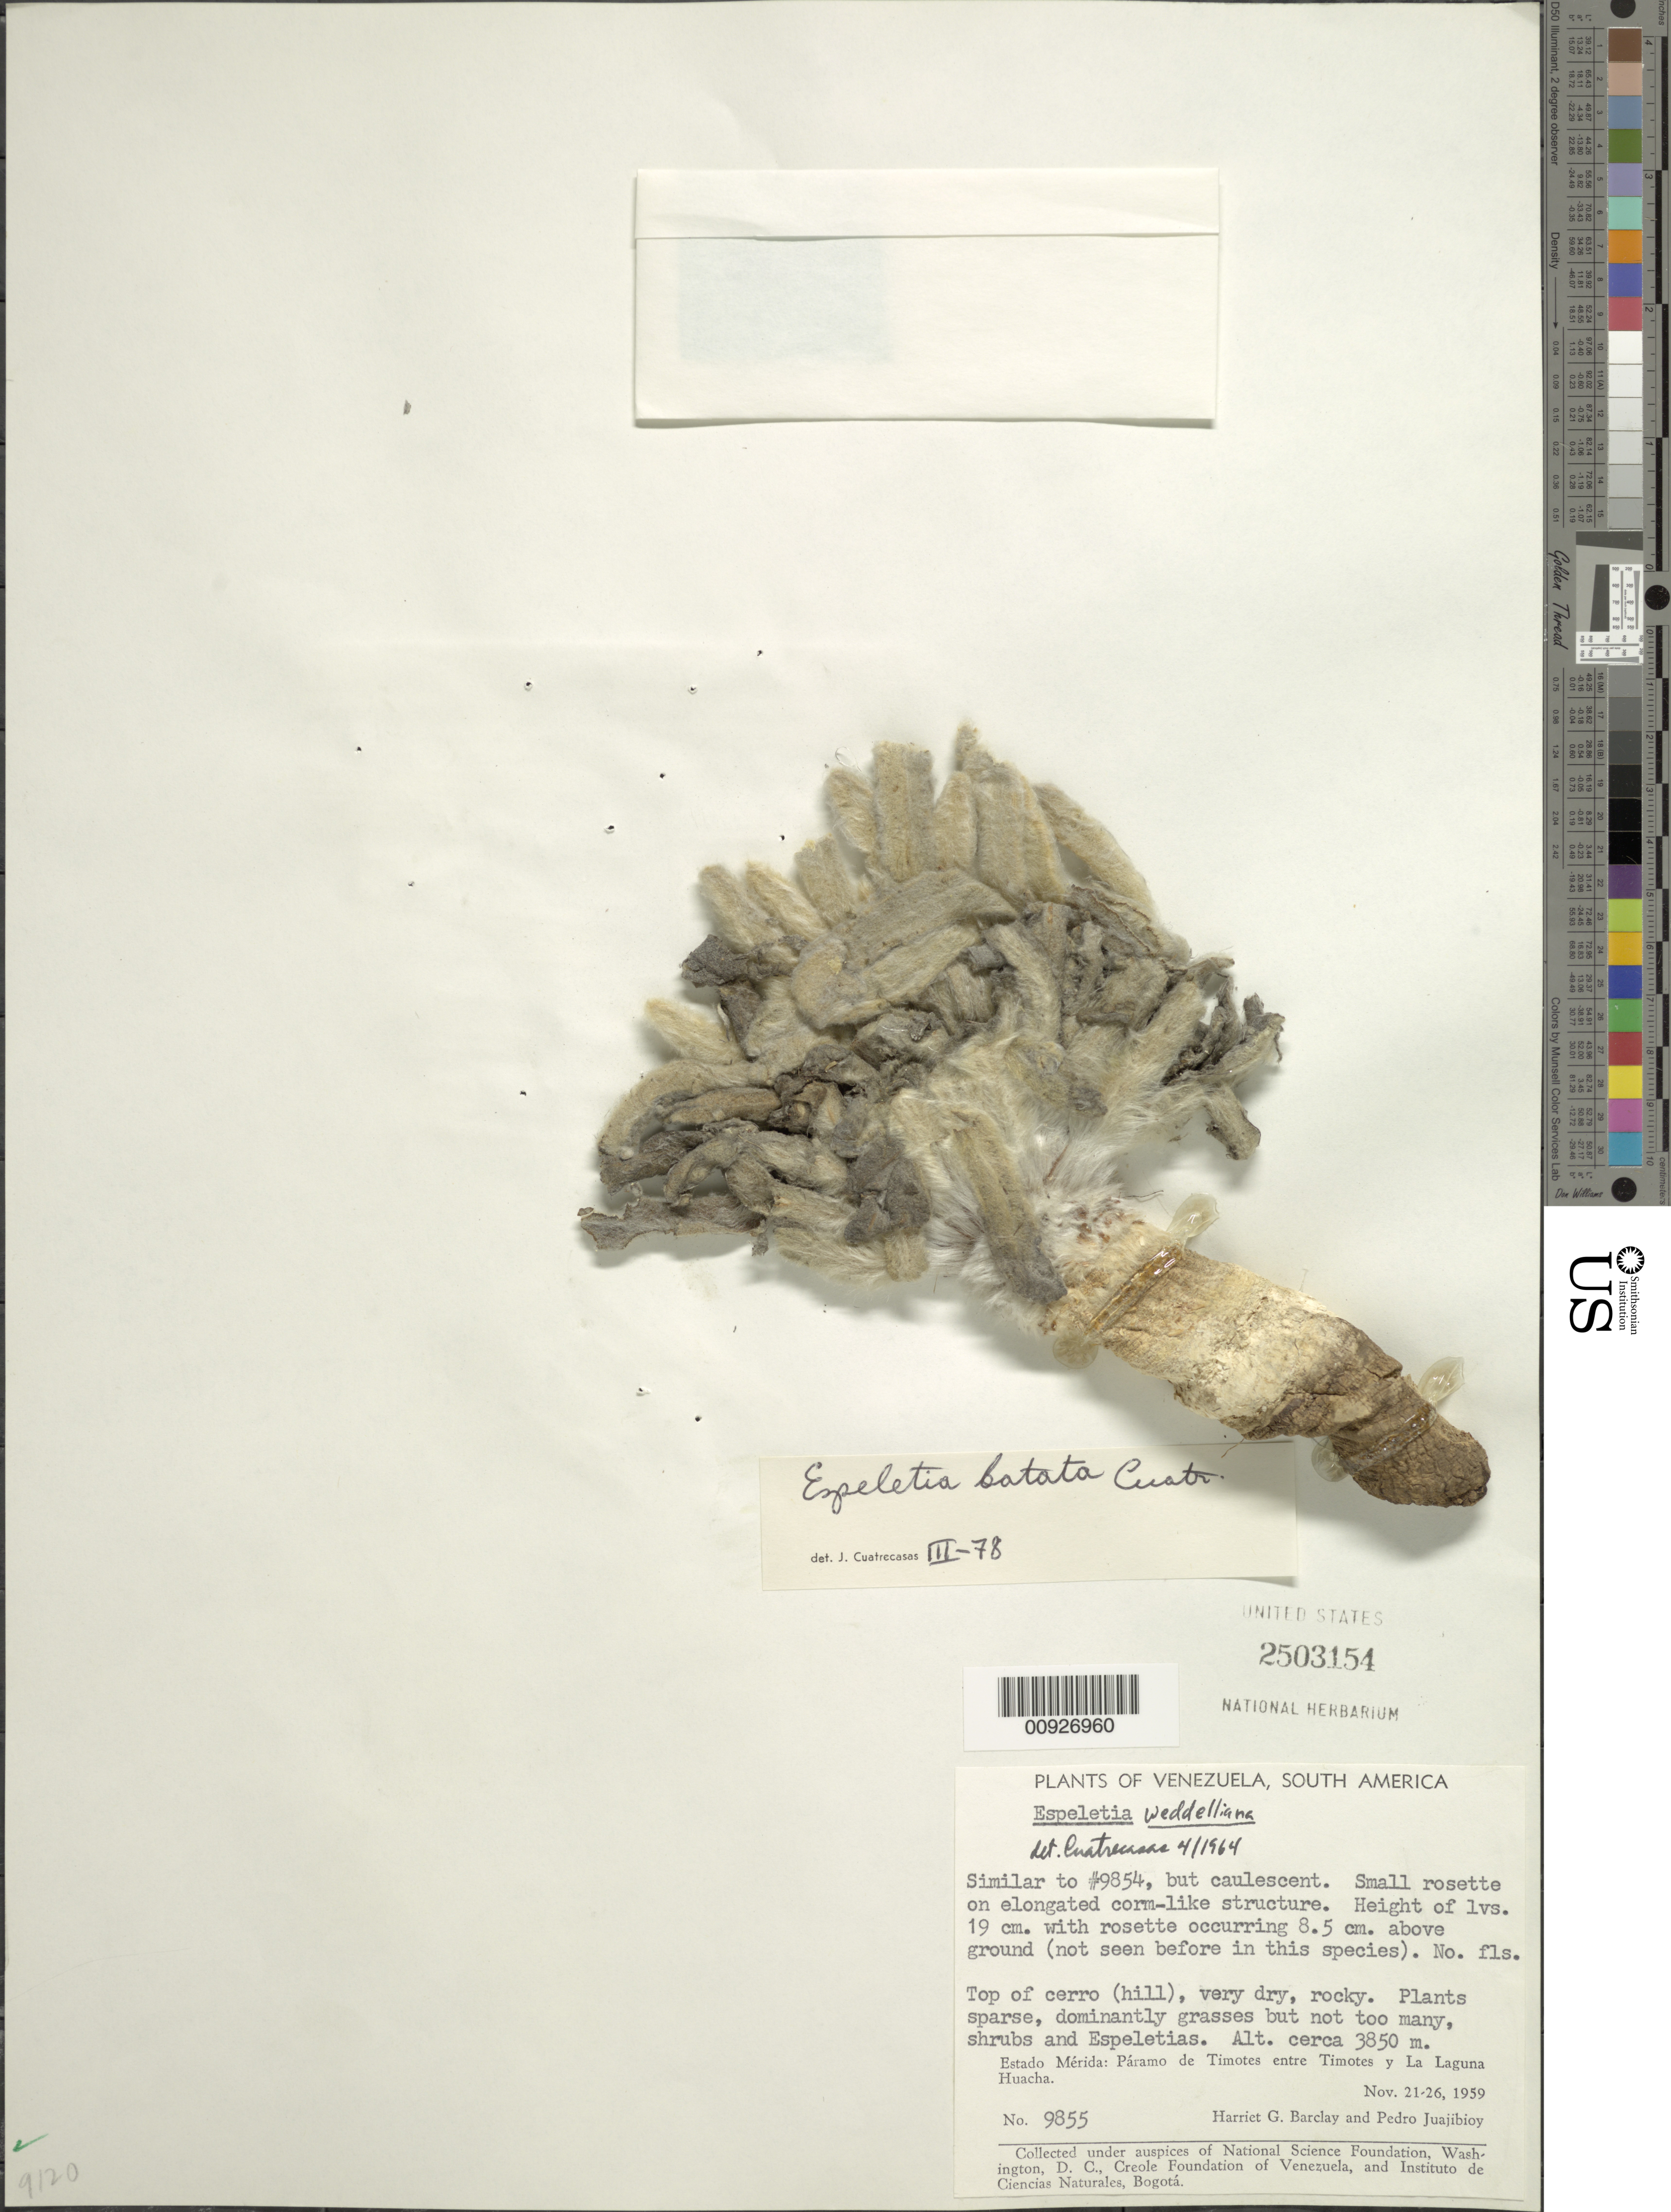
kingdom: Plantae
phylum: Tracheophyta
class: Magnoliopsida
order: Asterales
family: Asteraceae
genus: Espeletia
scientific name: Espeletia batata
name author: Cuatrec.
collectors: H. G. Barclay & P. Juajibioy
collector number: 9855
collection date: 1959-11-21/1959-11-26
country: Venezuela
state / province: Mérida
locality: Páramo de Timotes. Páramo de Timotes entre Timotes y La Laguna Huacha. .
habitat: Top of cerro (hill), very dry, rocky. Plants sparse, dominantly grasses but not too many, shurbs and Espeletia.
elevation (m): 3850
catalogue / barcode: US 2503154